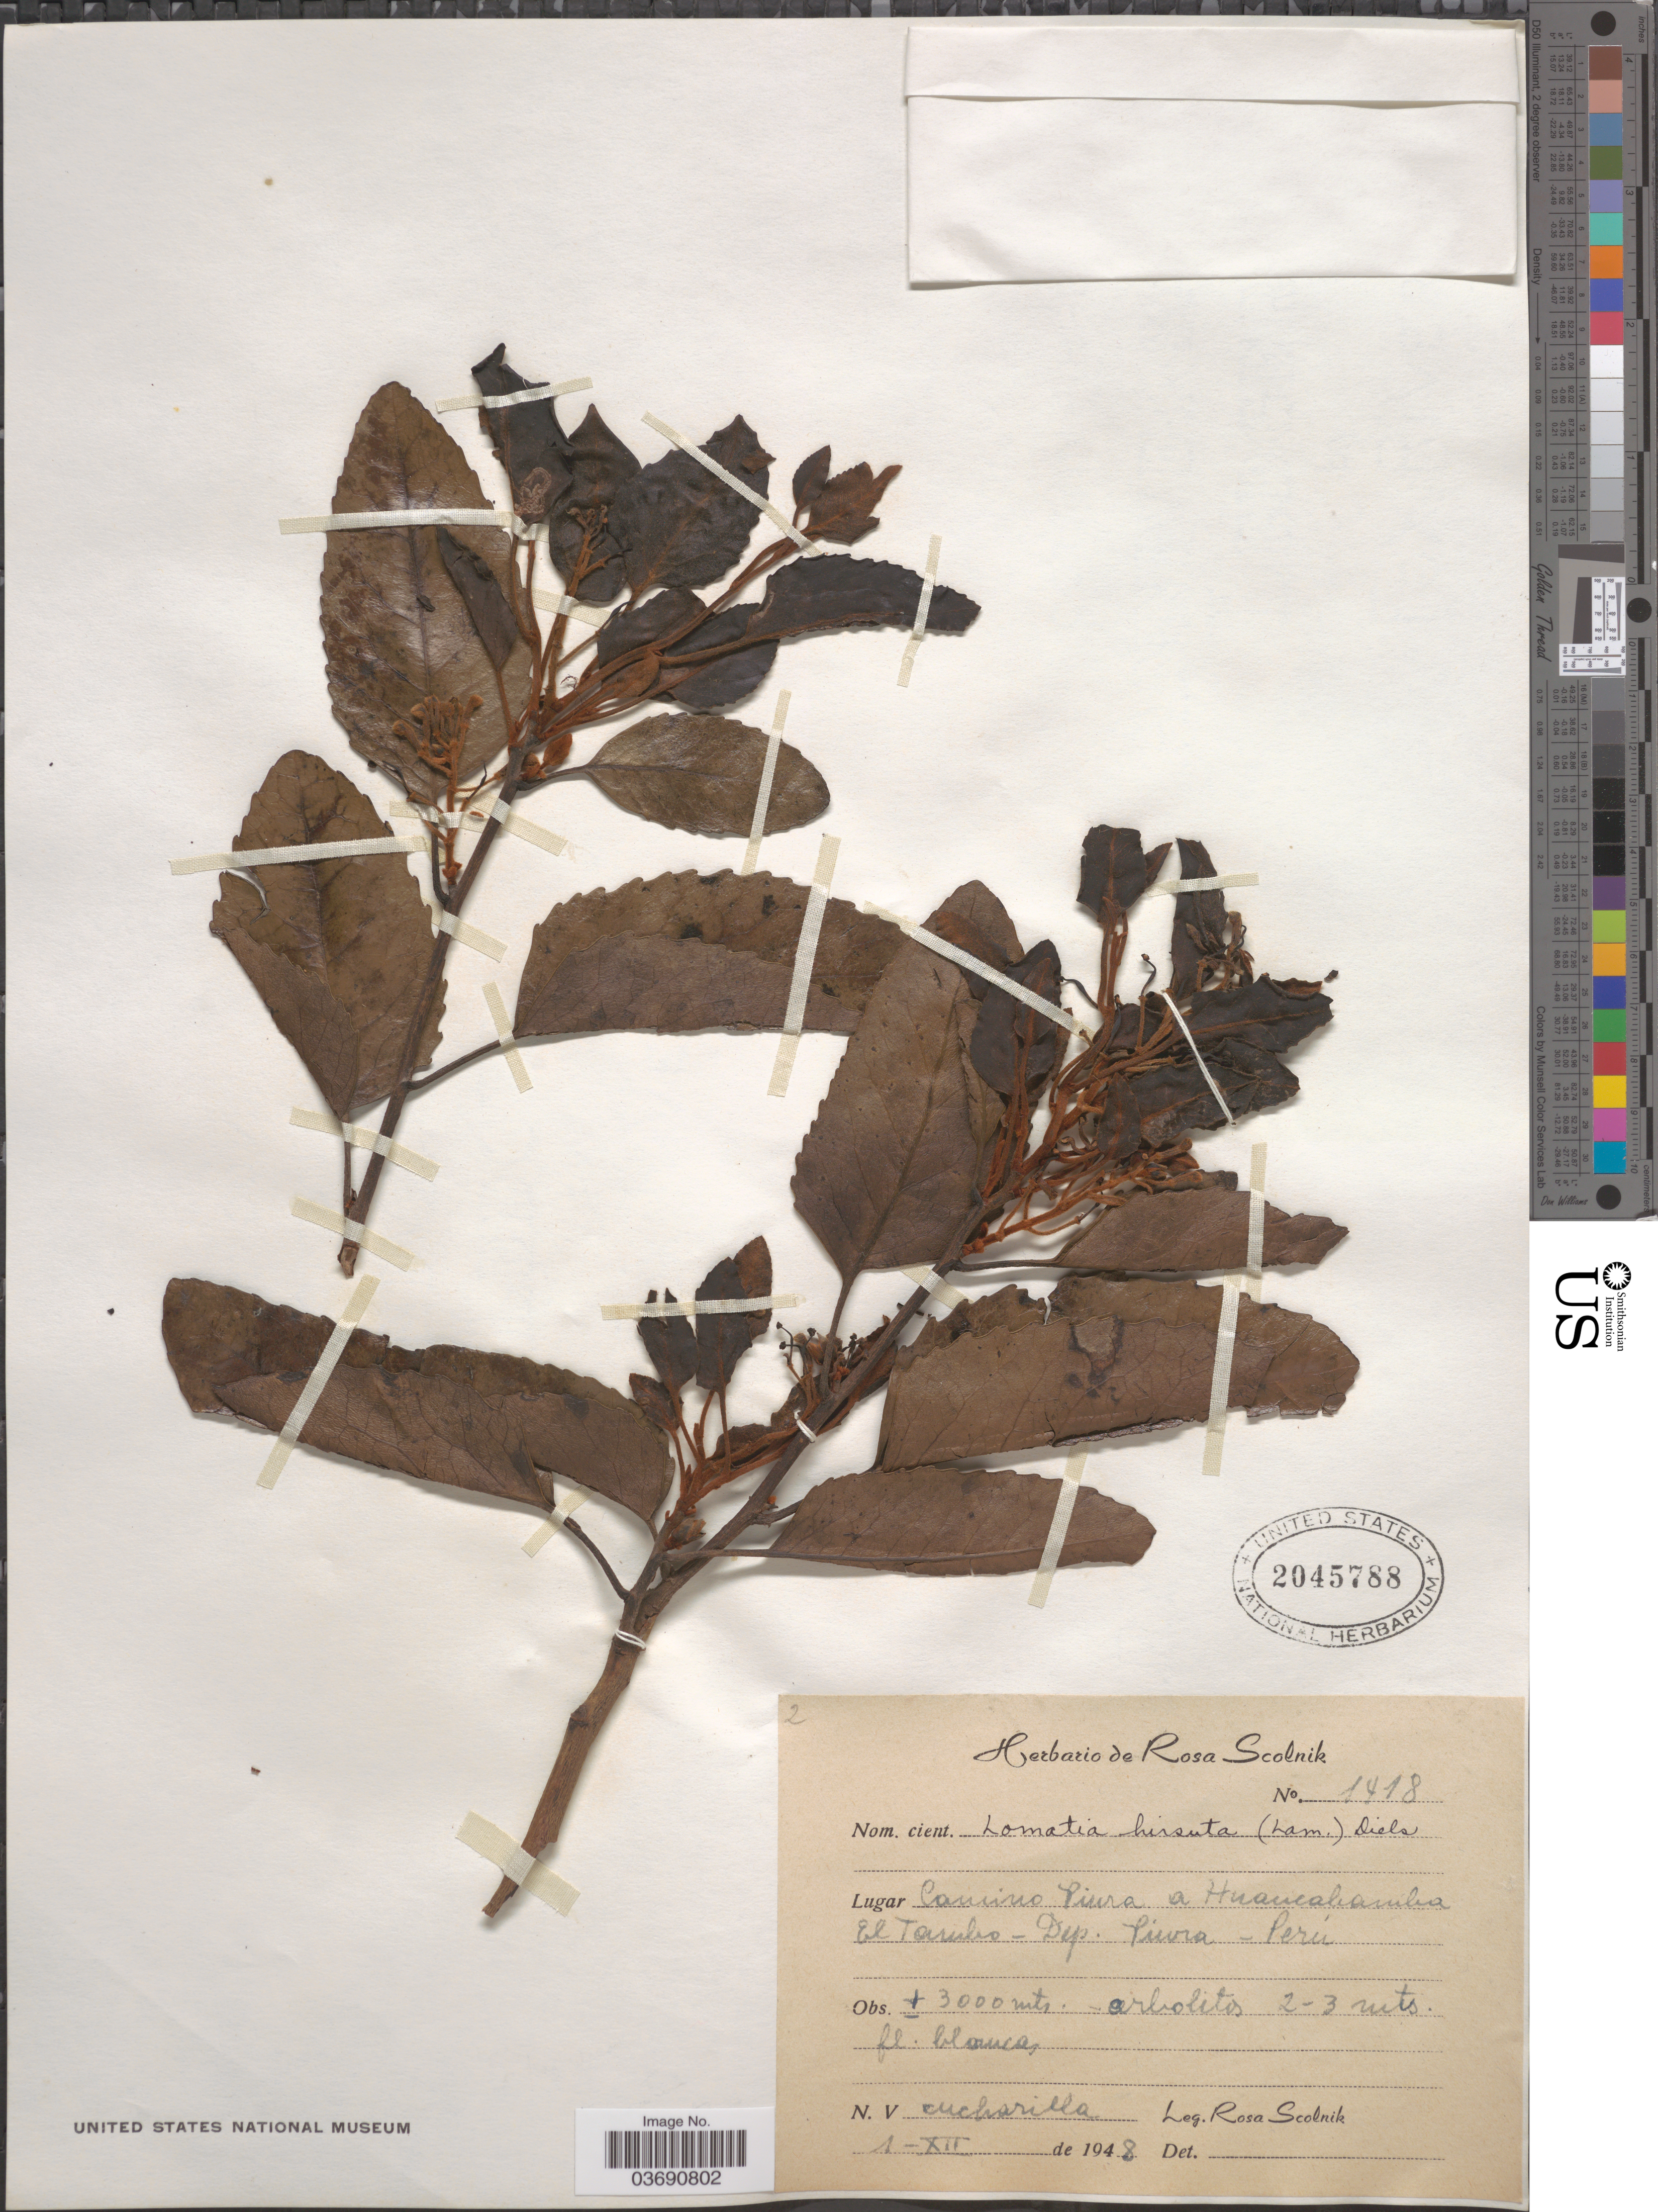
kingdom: Plantae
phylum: Tracheophyta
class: Magnoliopsida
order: Proteales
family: Proteaceae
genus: Lomatia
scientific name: Lomatia hirsuta subsp. hirsuta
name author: (Lam.) Diels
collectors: R. Scolnik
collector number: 1418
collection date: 1948-12-01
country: Peru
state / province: Piura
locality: Camino Piura a Huancabamba, El Tambo - Dep. Piura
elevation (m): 3000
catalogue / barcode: US 2045788